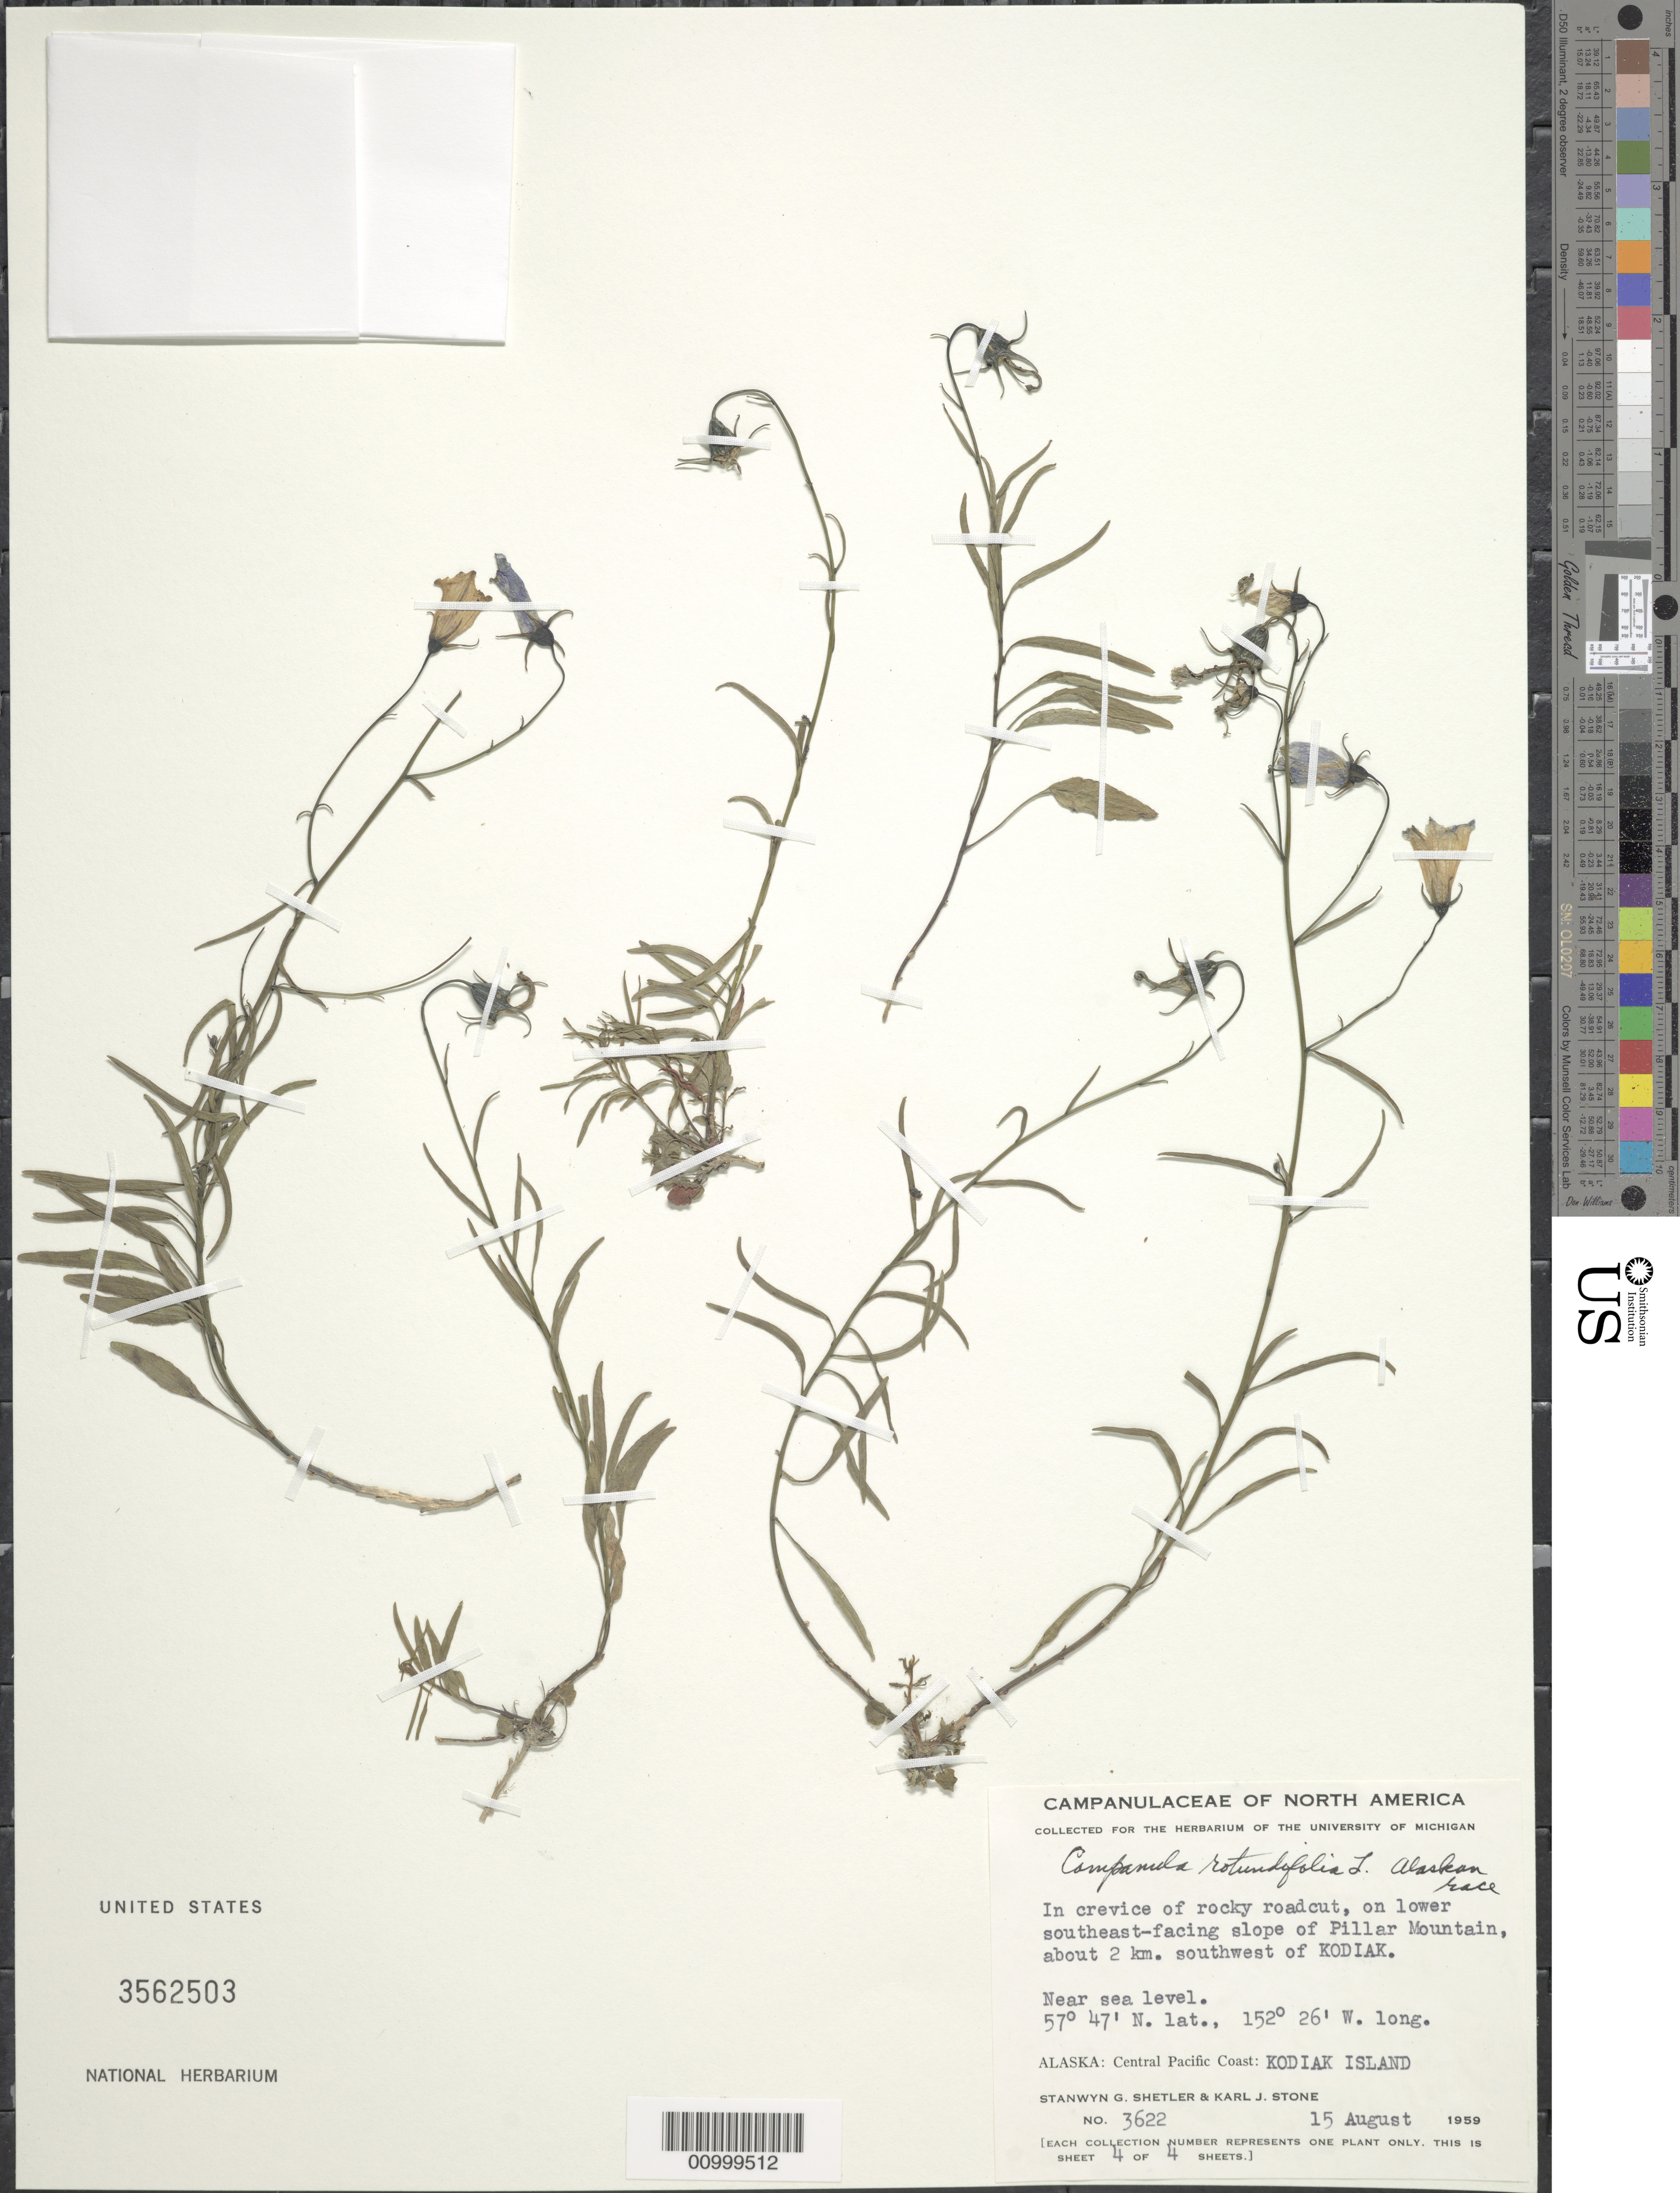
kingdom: Plantae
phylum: Tracheophyta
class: Magnoliopsida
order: Asterales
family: Campanulaceae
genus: Campanula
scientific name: Campanula rotundifolia L. Alaskan race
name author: L.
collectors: S. Shetler & K. J. Stone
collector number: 3622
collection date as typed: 15 August 1959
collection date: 1959-08-15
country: United States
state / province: Alaska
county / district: Kodiak Island Division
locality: Kodiak Island. Pillar Mountain, about 2 km southwest of Kodiak.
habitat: in crevice of rocky roadcut, on lower southeast facing slope. Near sea level.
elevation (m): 0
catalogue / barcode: US 3562503